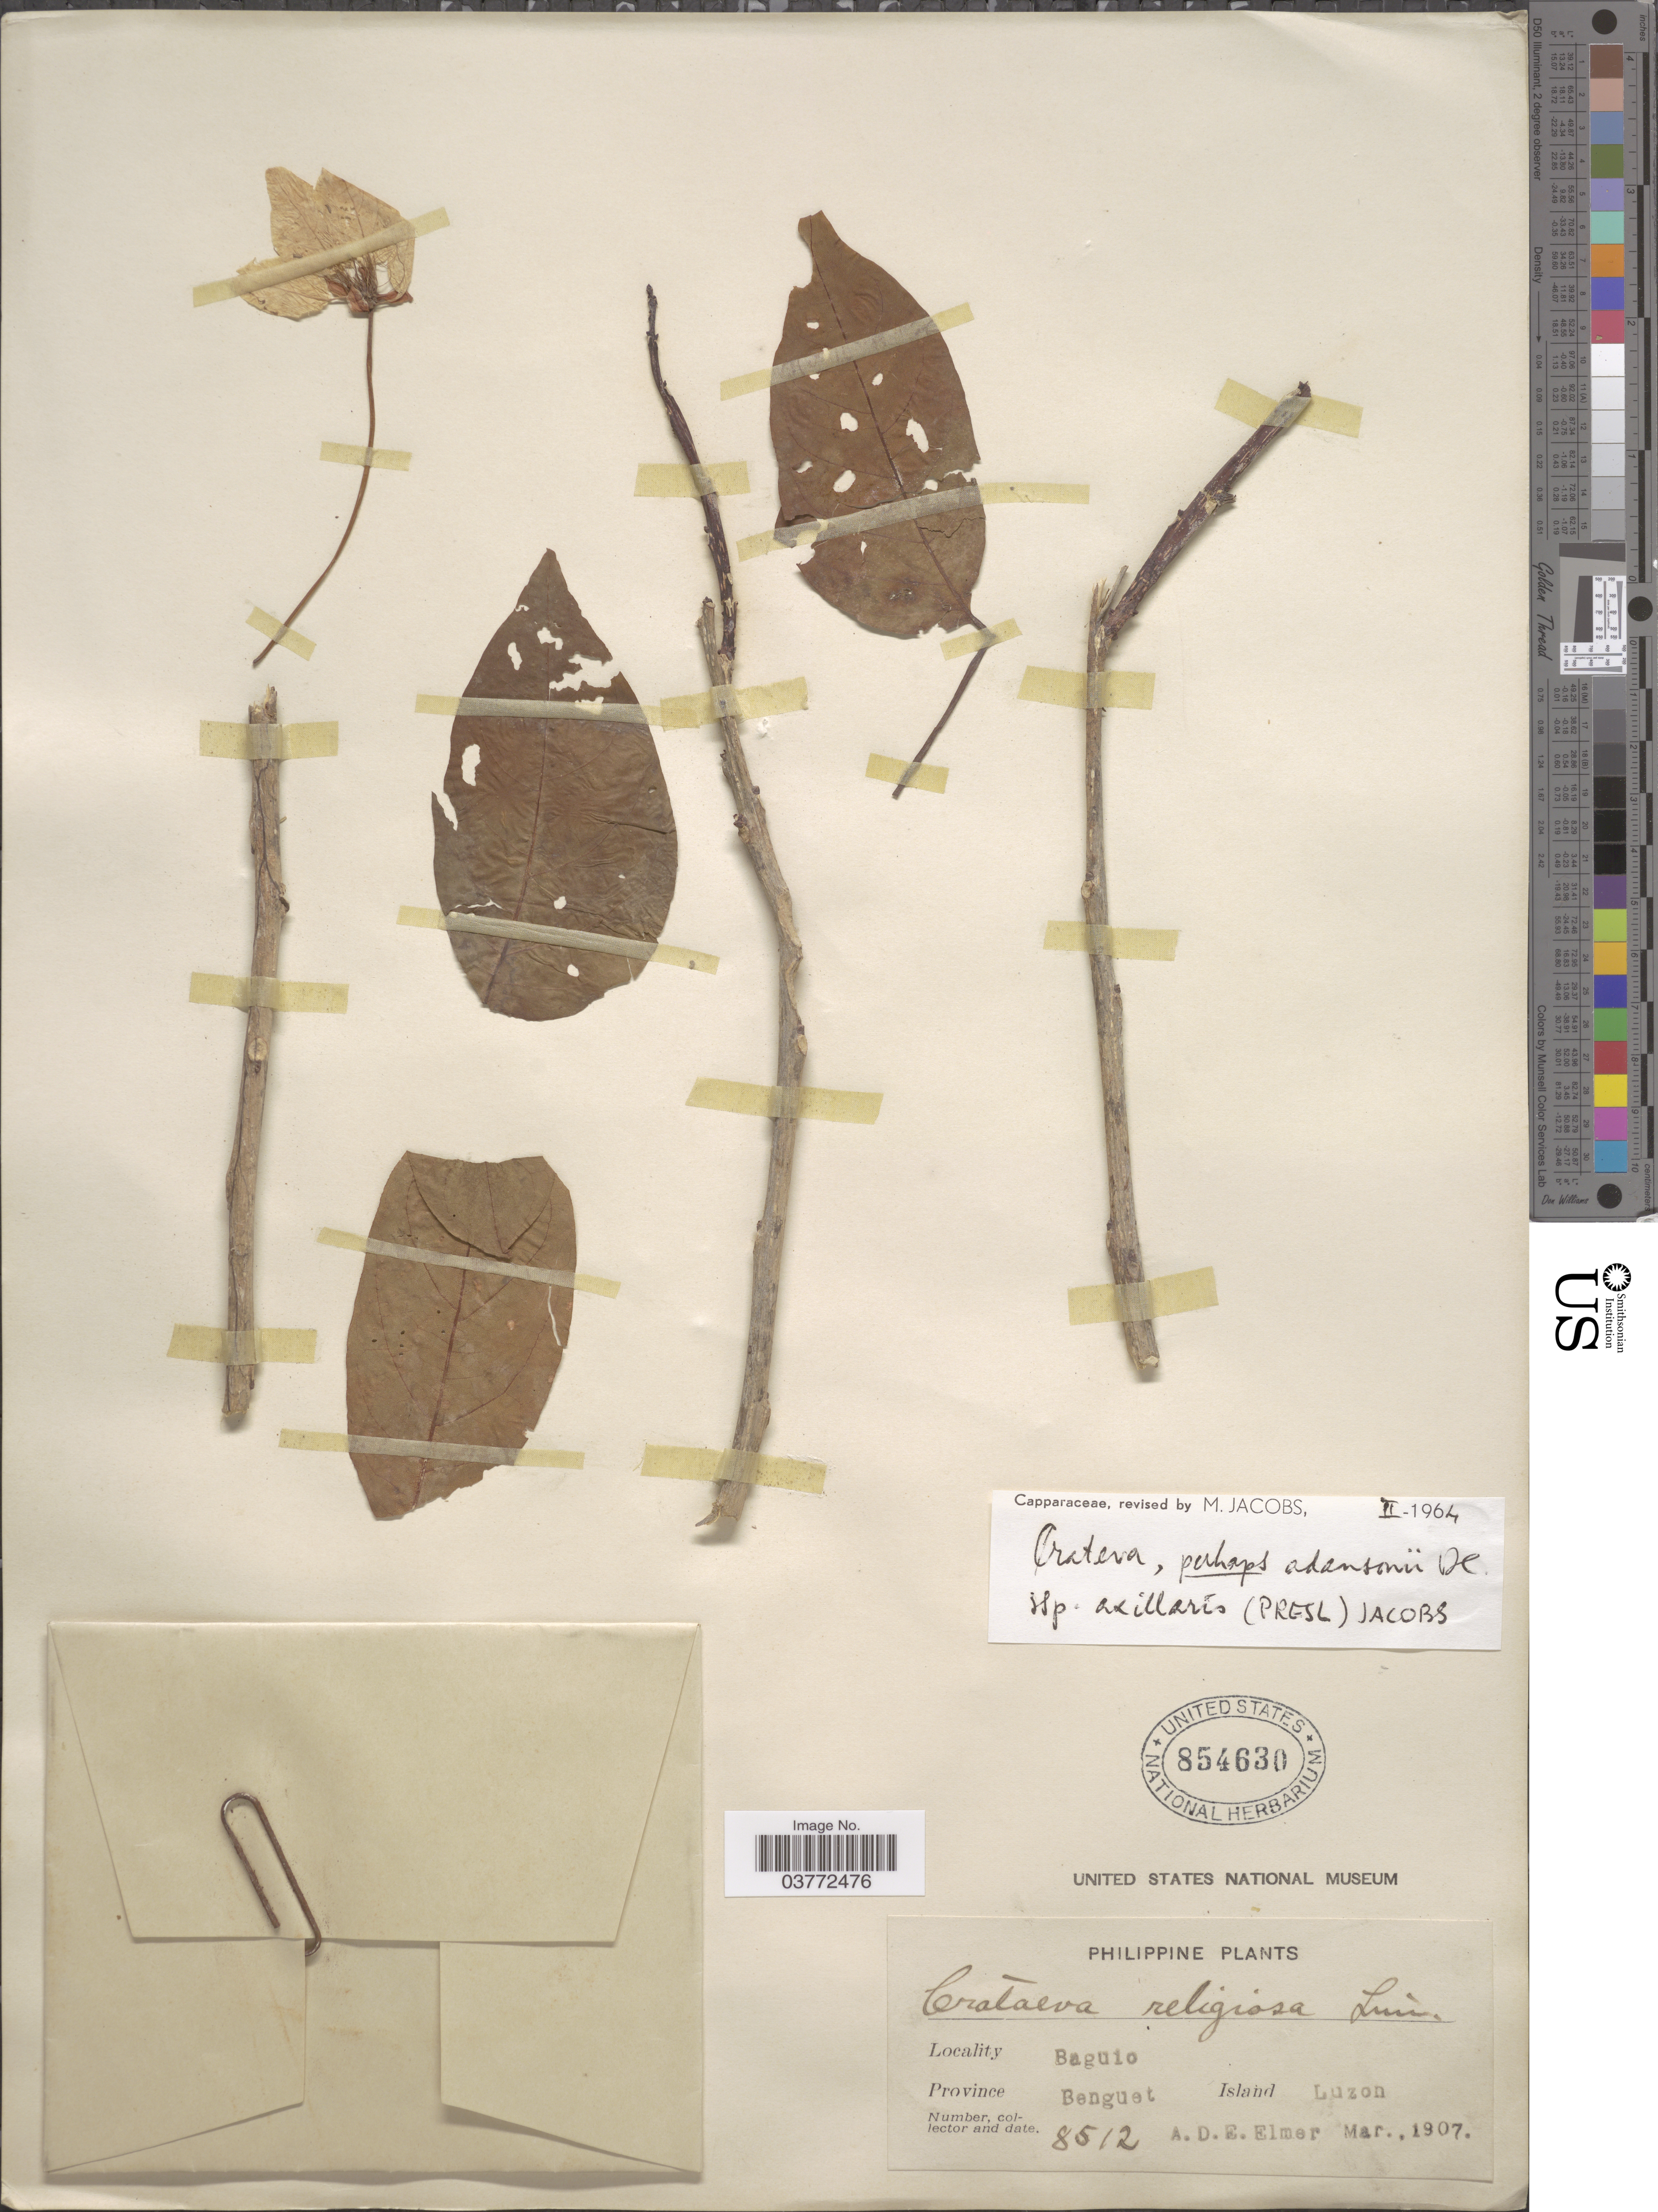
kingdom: Plantae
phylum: Tracheophyta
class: Magnoliopsida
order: Brassicales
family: Capparaceae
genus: Crateva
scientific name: Crateva adansonii subsp. axillaris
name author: (C. Presl) Jacobs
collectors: A. D. E. Elmer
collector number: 8512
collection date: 1907-03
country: Philippines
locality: Baguio, Prov. Benguet, Island Luzon.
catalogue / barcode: US 854630